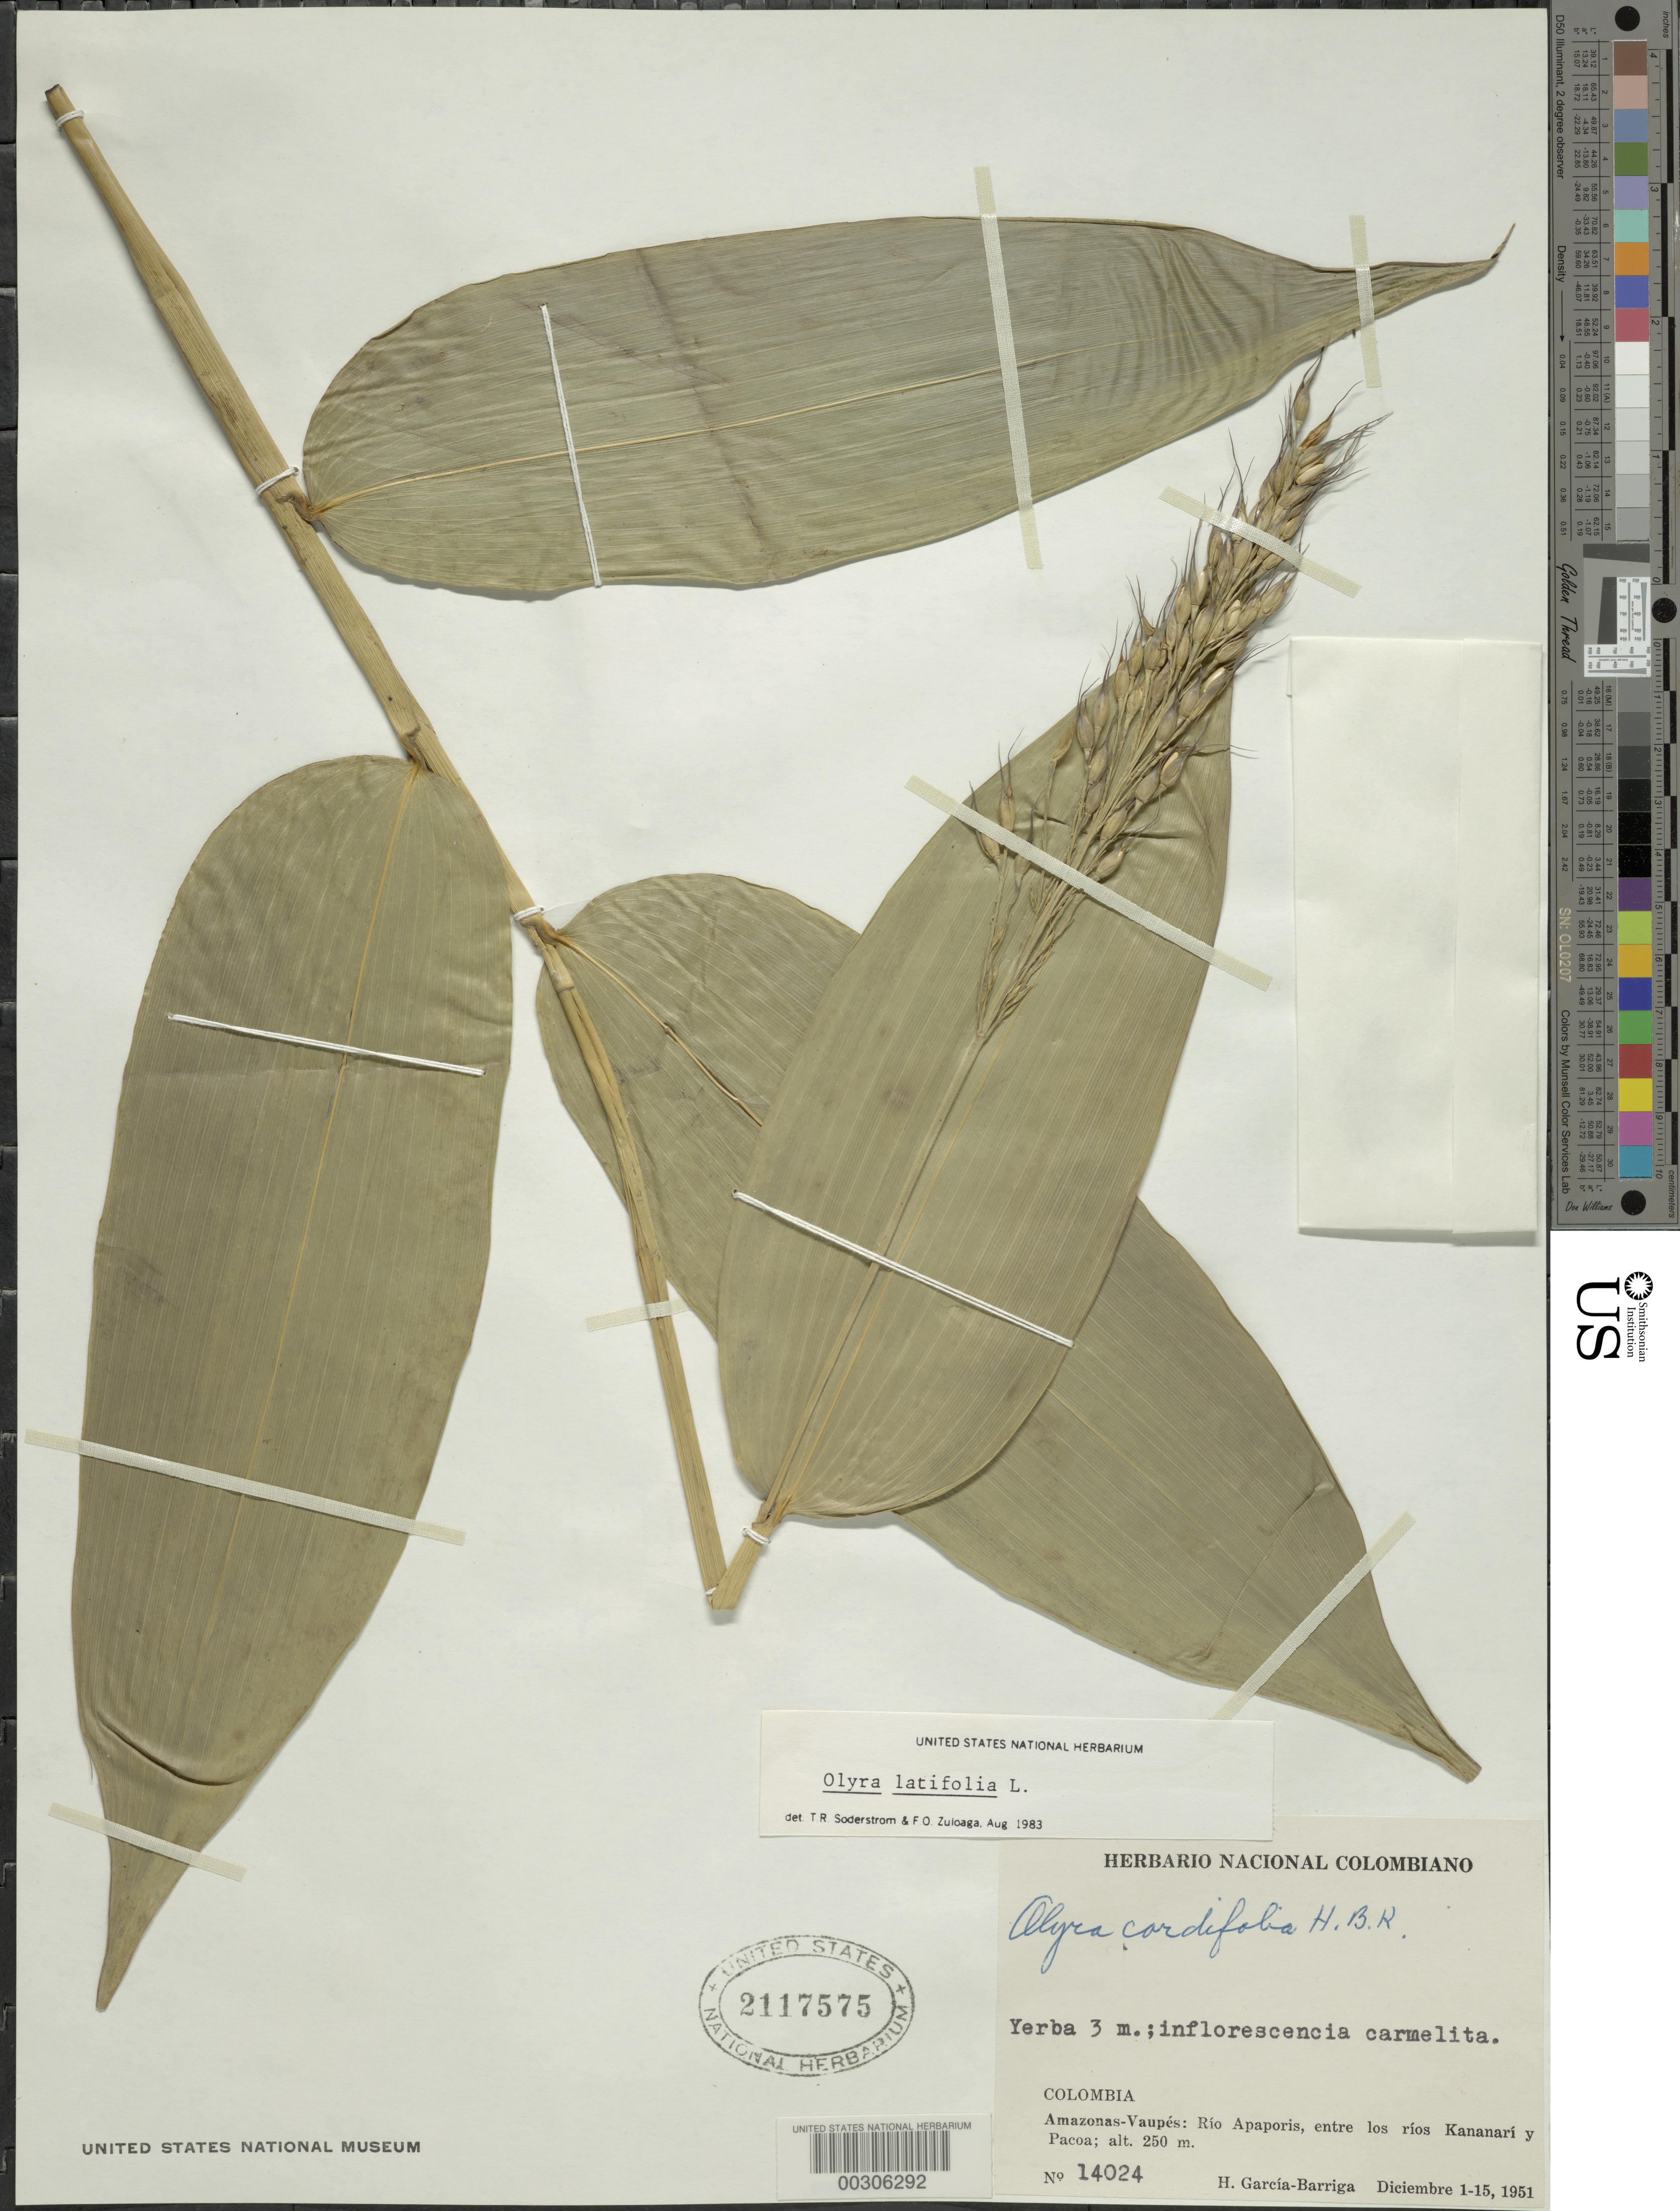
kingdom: Plantae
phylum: Tracheophyta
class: Liliopsida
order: Poales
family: Poaceae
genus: Olyra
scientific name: Olyra latifolia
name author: L.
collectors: H. García Barriga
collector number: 14024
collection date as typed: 01 Dec 1951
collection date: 1951-12-01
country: Colombia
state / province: Amazônas / Vaupés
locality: Rio Apaporis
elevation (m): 250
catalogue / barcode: US 2117575